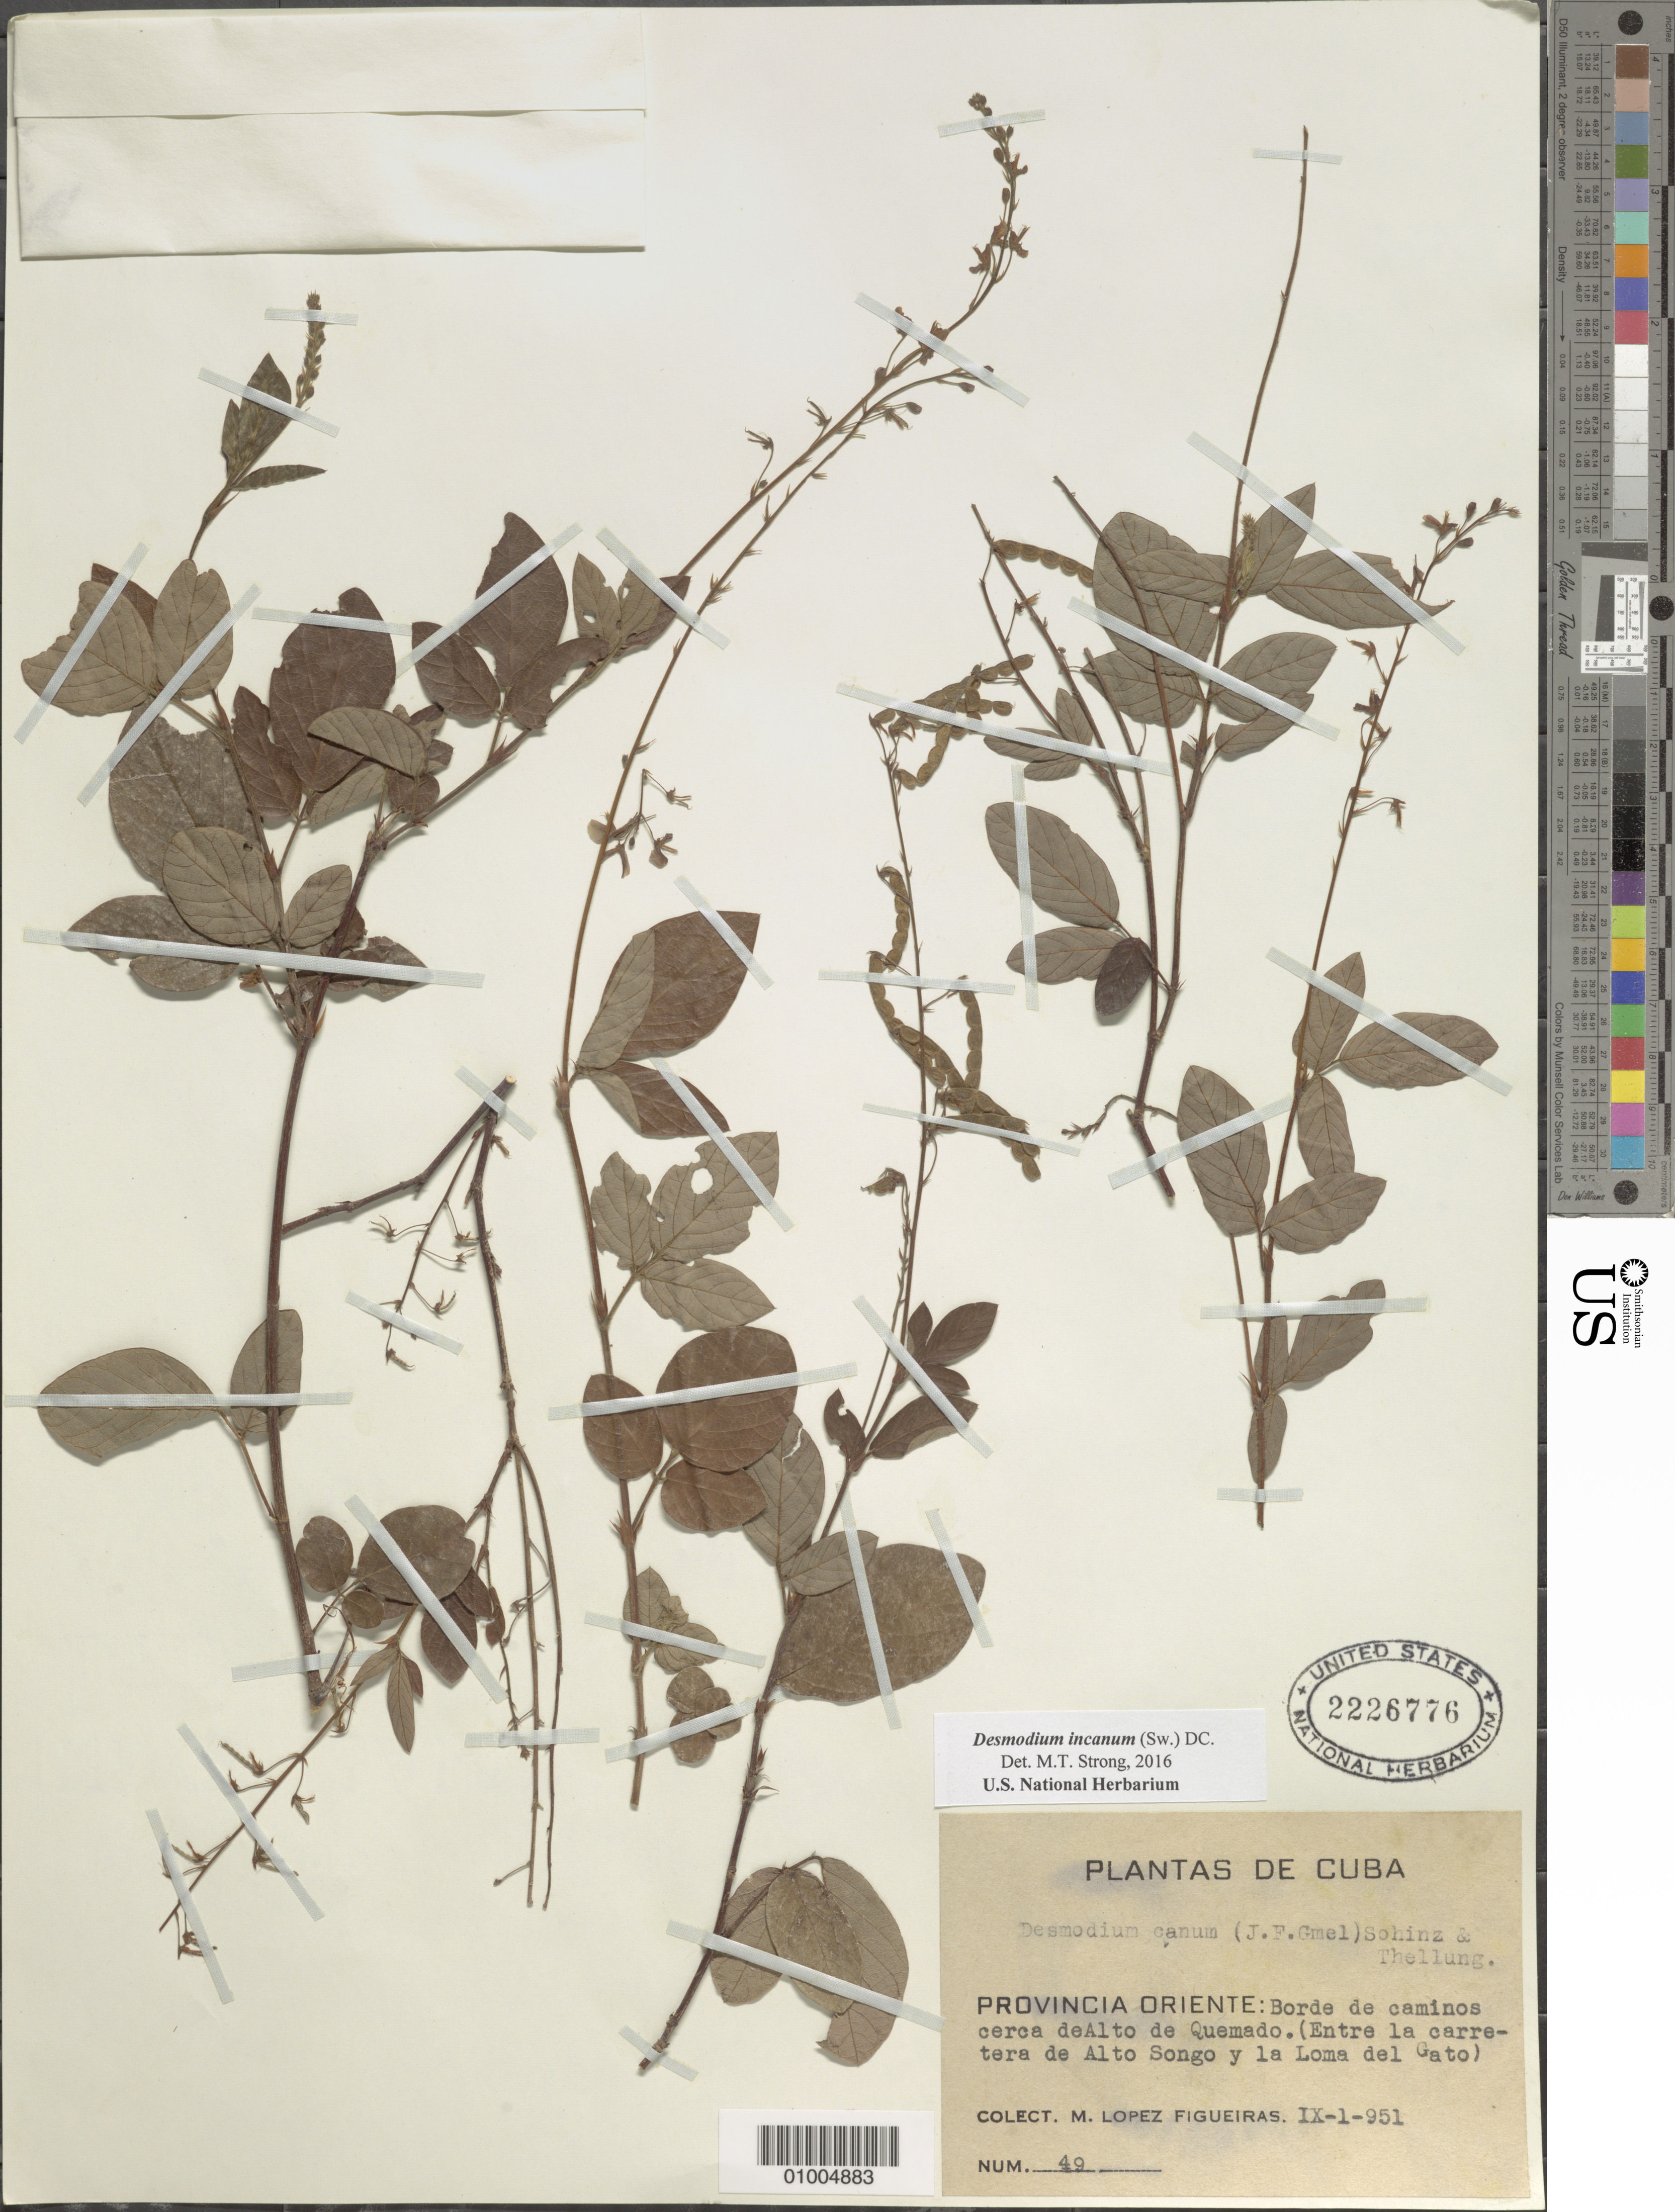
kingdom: Plantae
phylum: Tracheophyta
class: Magnoliopsida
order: Fabales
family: Fabaceae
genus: Desmodium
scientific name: Desmodium incanum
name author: (Sw.) DC.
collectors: M. López Figueiras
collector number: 49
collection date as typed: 01 Nov 1951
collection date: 1951-11-01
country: Cuba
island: Cuba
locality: Oriente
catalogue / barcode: US 2226776